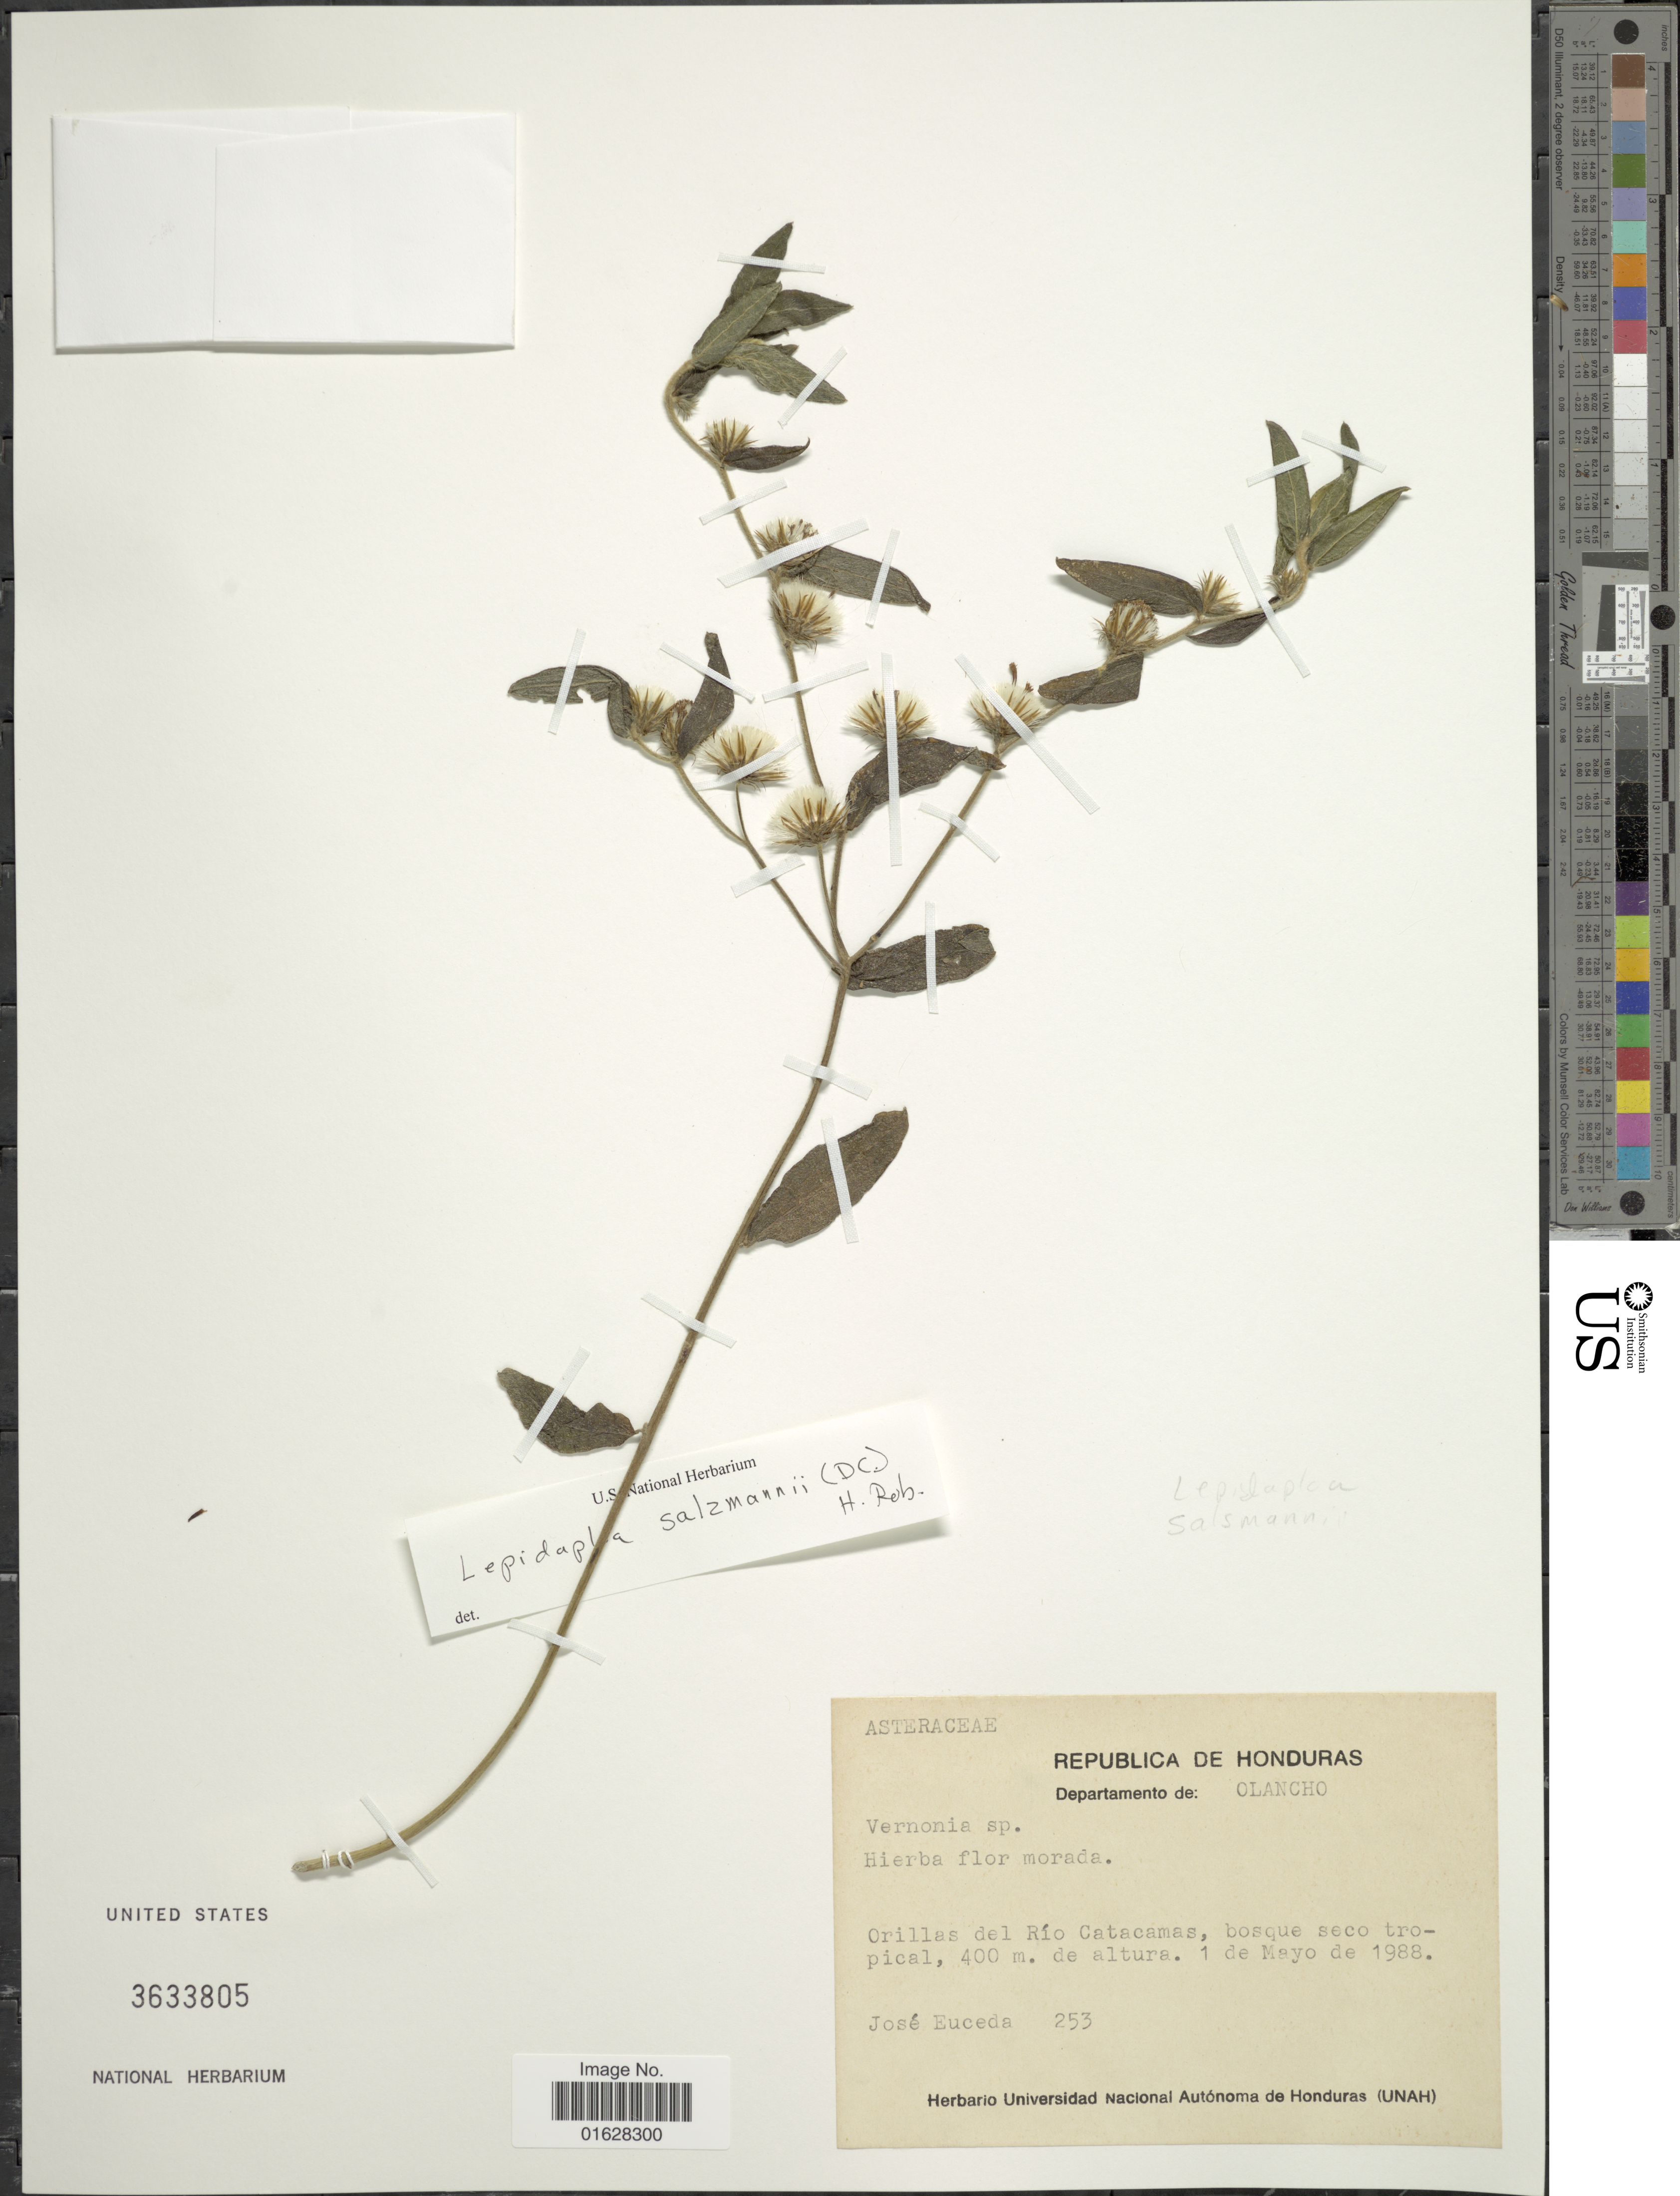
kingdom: Plantae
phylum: Tracheophyta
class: Magnoliopsida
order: Asterales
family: Asteraceae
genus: Lepidaploa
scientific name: Lepidaploa salzmannii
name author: (DC.) H. Rob.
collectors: J. Euceda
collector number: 253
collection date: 1988-05-01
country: Honduras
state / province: Olancho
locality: Republica de Honduras, Departamento deb Olancho, Orillas del Rio Catacamas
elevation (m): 400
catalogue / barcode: US 3633805